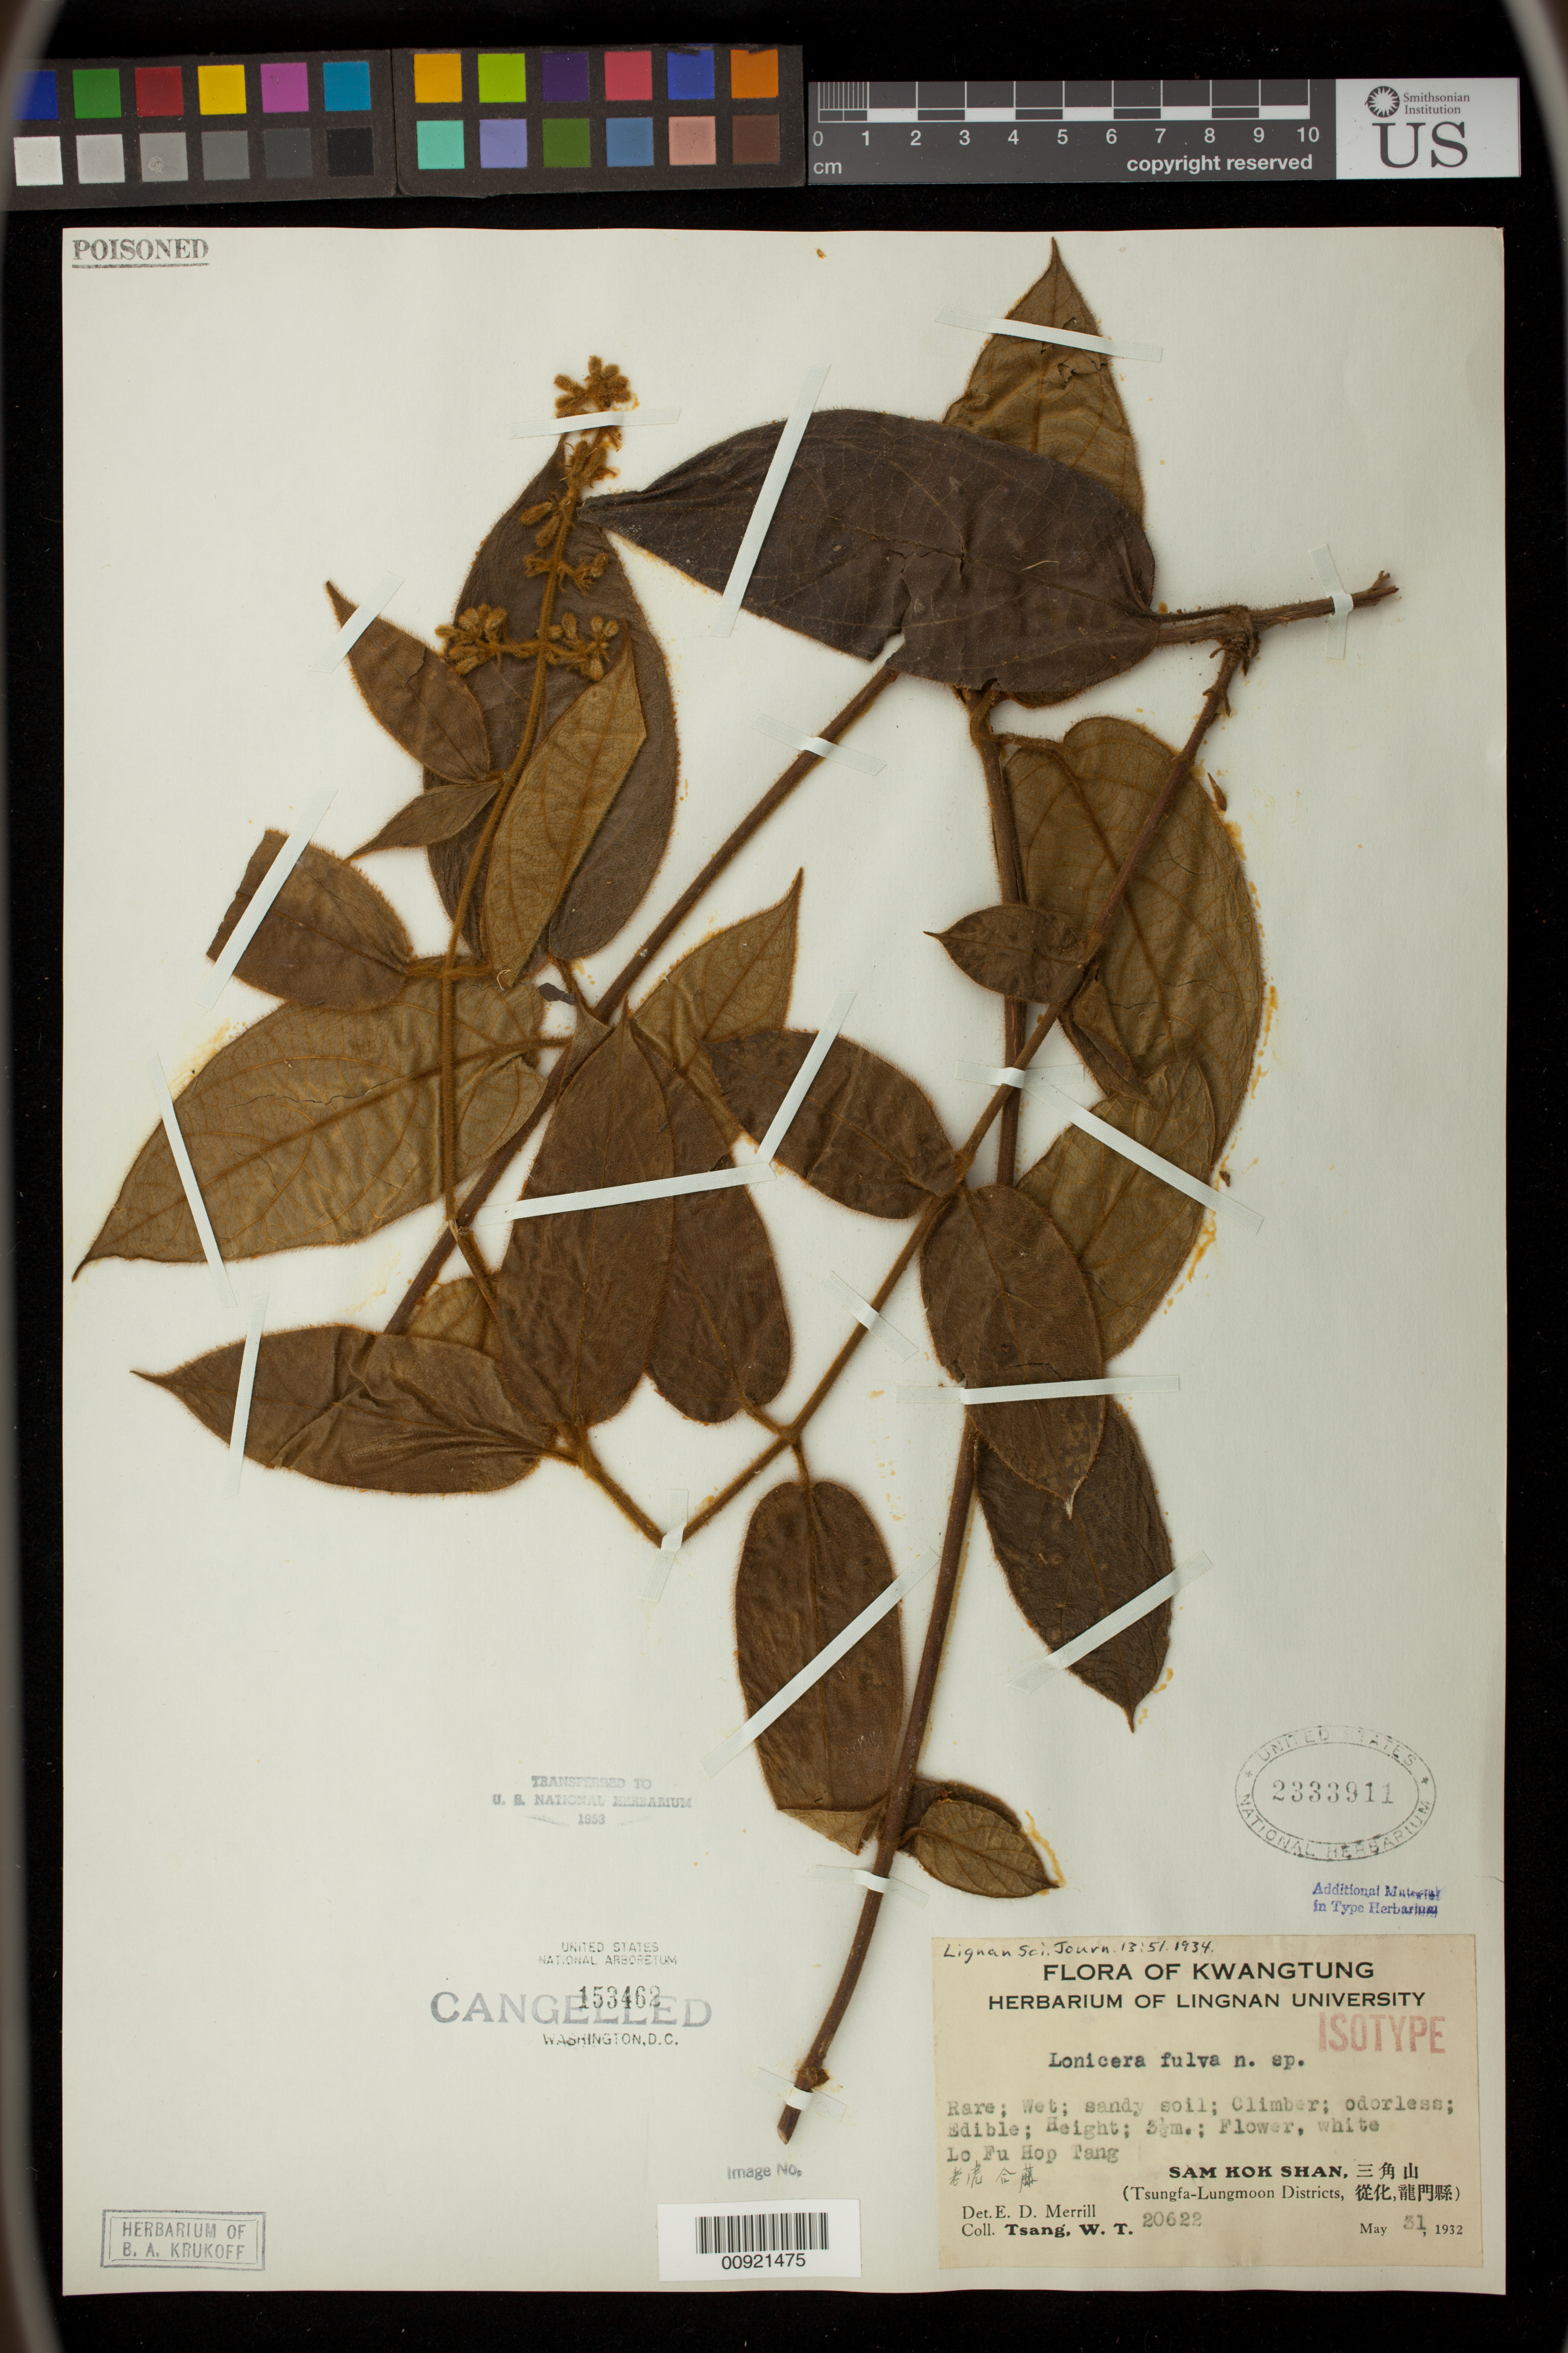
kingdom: Plantae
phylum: Tracheophyta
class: Magnoliopsida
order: Dipsacales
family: Caprifoliaceae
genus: Lonicera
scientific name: Lonicera fulva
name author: Merr.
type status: Isotype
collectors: W. T. Tsang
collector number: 20622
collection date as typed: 31 May 1932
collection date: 1932-05-31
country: China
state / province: Guangdong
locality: Sam Kok Shan.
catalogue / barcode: US 2333911